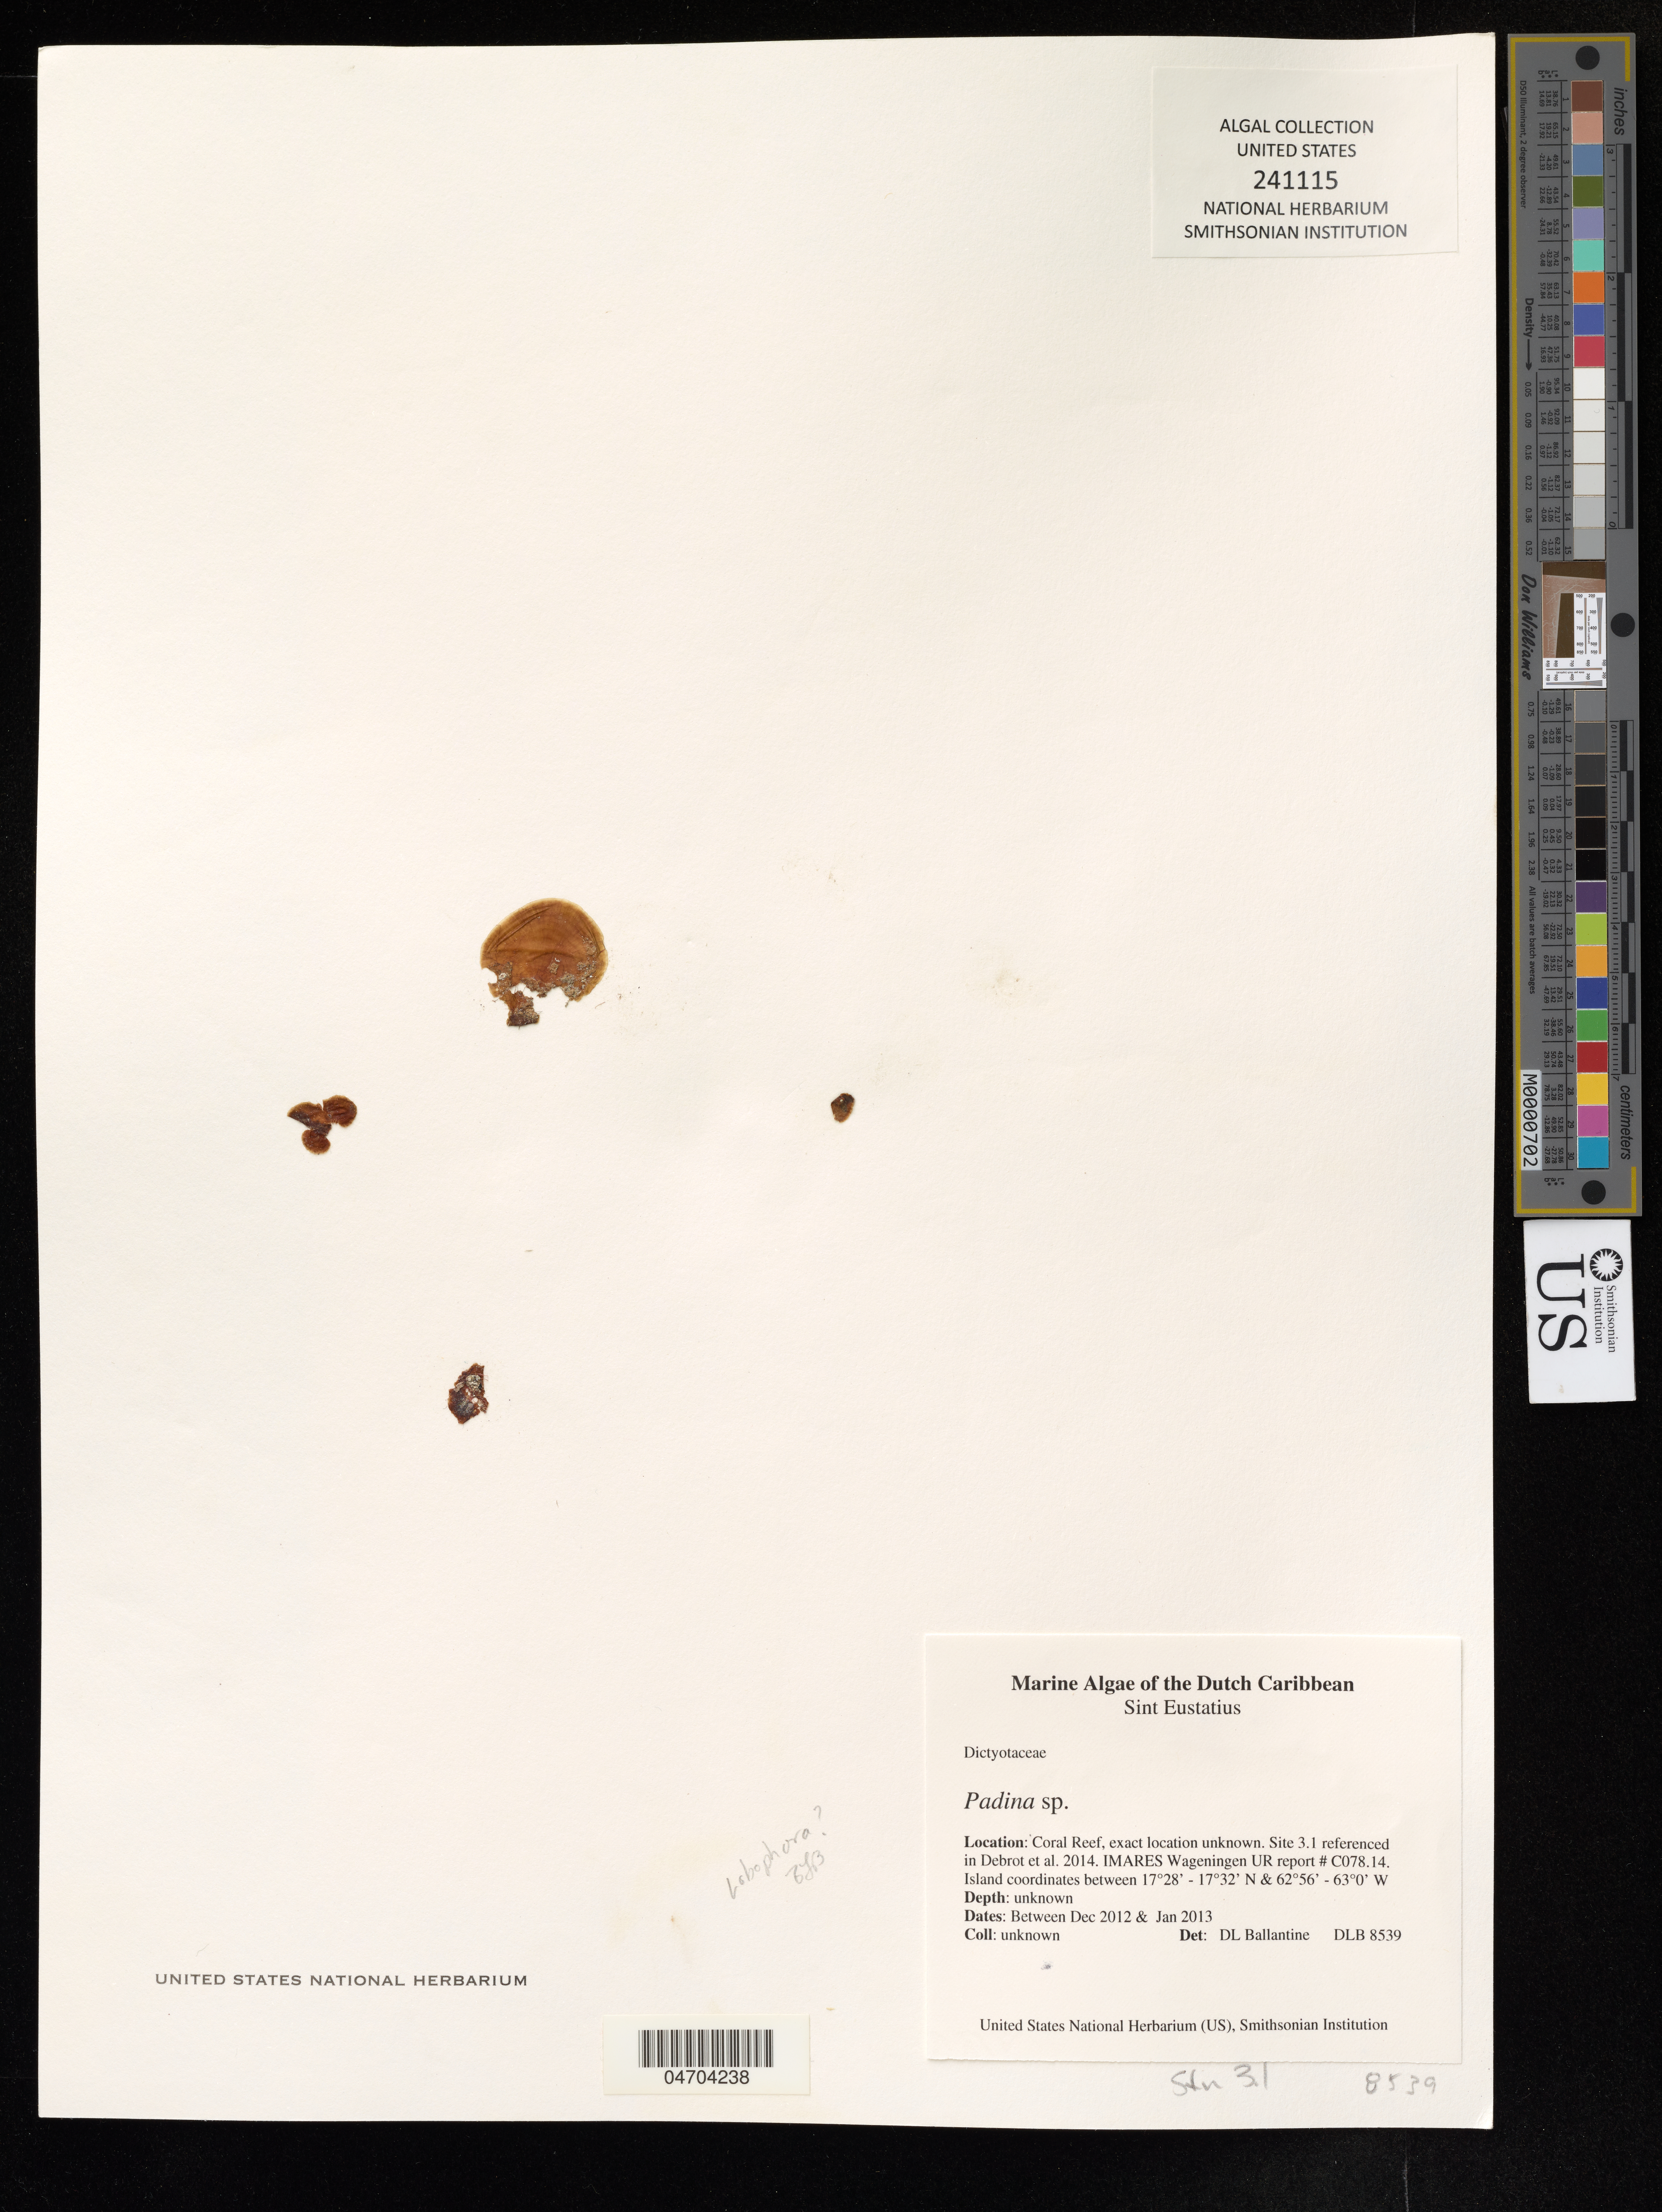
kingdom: Chromista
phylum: Ochrophyta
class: Phaeophyceae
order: Dictyotales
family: Dictyotaceae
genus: Lobophora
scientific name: Lobophora sp.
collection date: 2012-12/2013-01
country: Netherlands Antilles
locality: Sint Eustatius, Coral Reef.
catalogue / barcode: US 241115